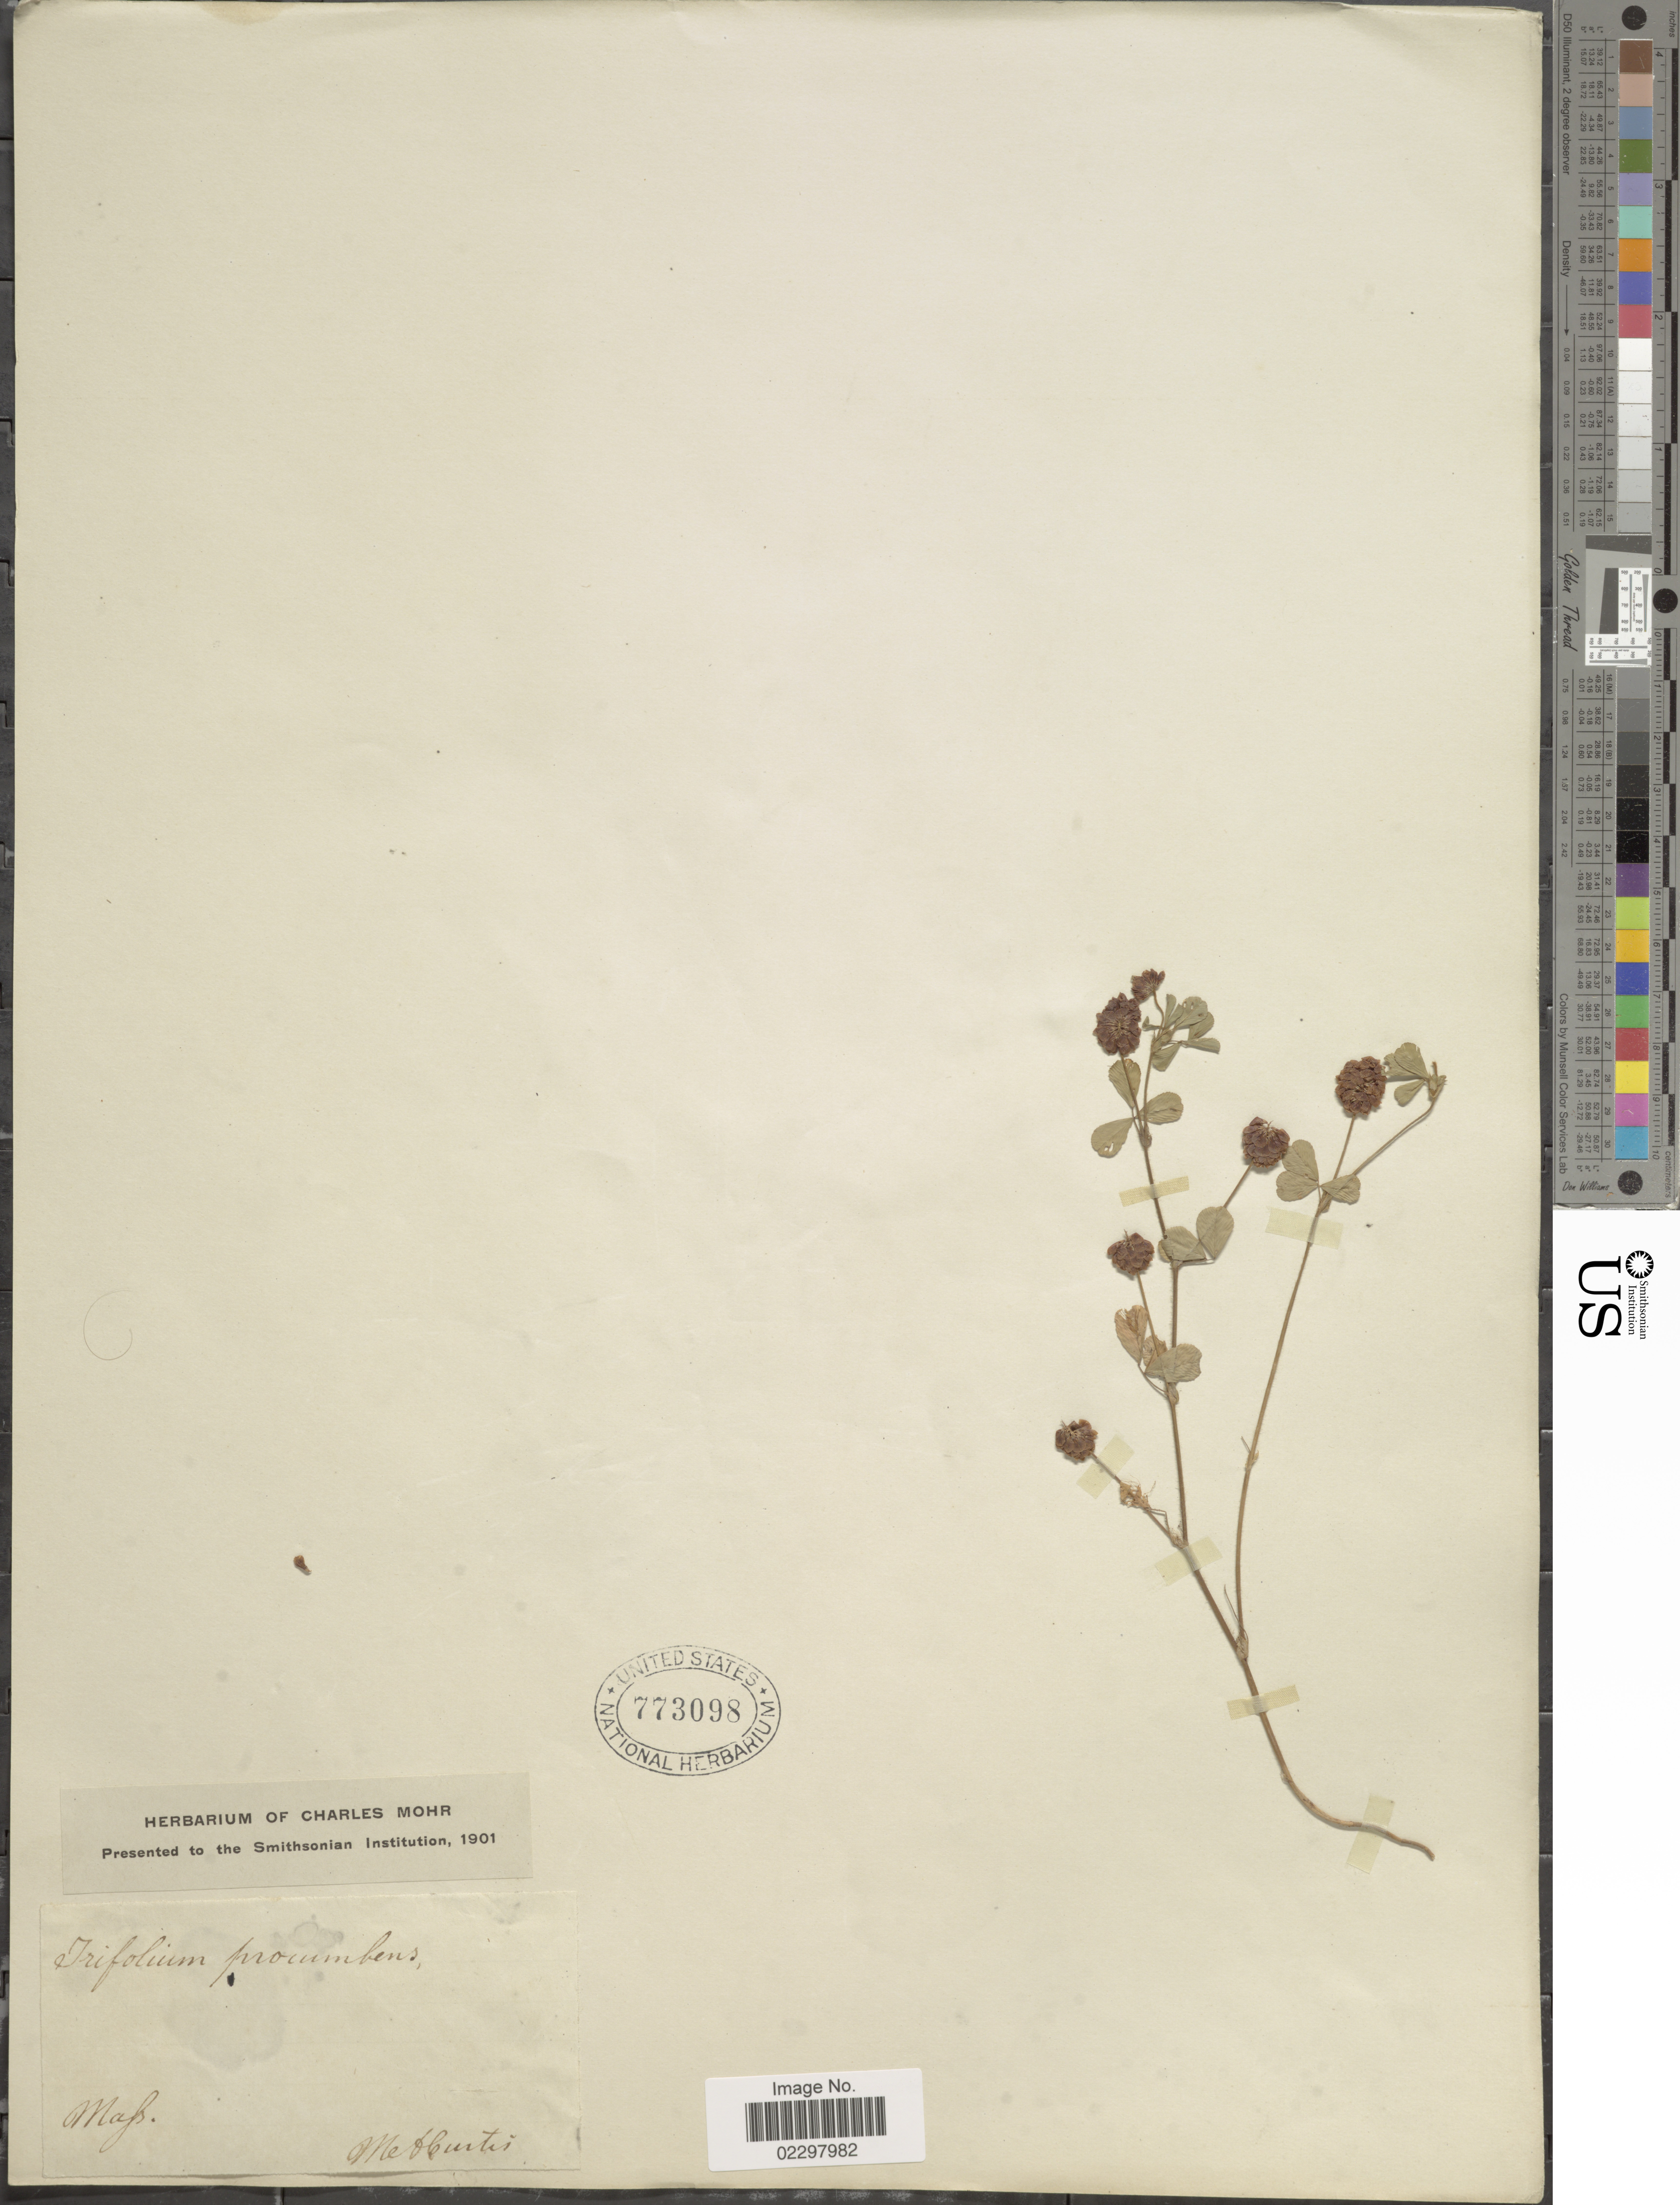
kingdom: Plantae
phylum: Tracheophyta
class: Magnoliopsida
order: Fabales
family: Fabaceae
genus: Trifolium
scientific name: Trifolium procumbens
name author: L.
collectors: McHurtis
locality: Mass. [interpreted]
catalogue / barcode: US 773098